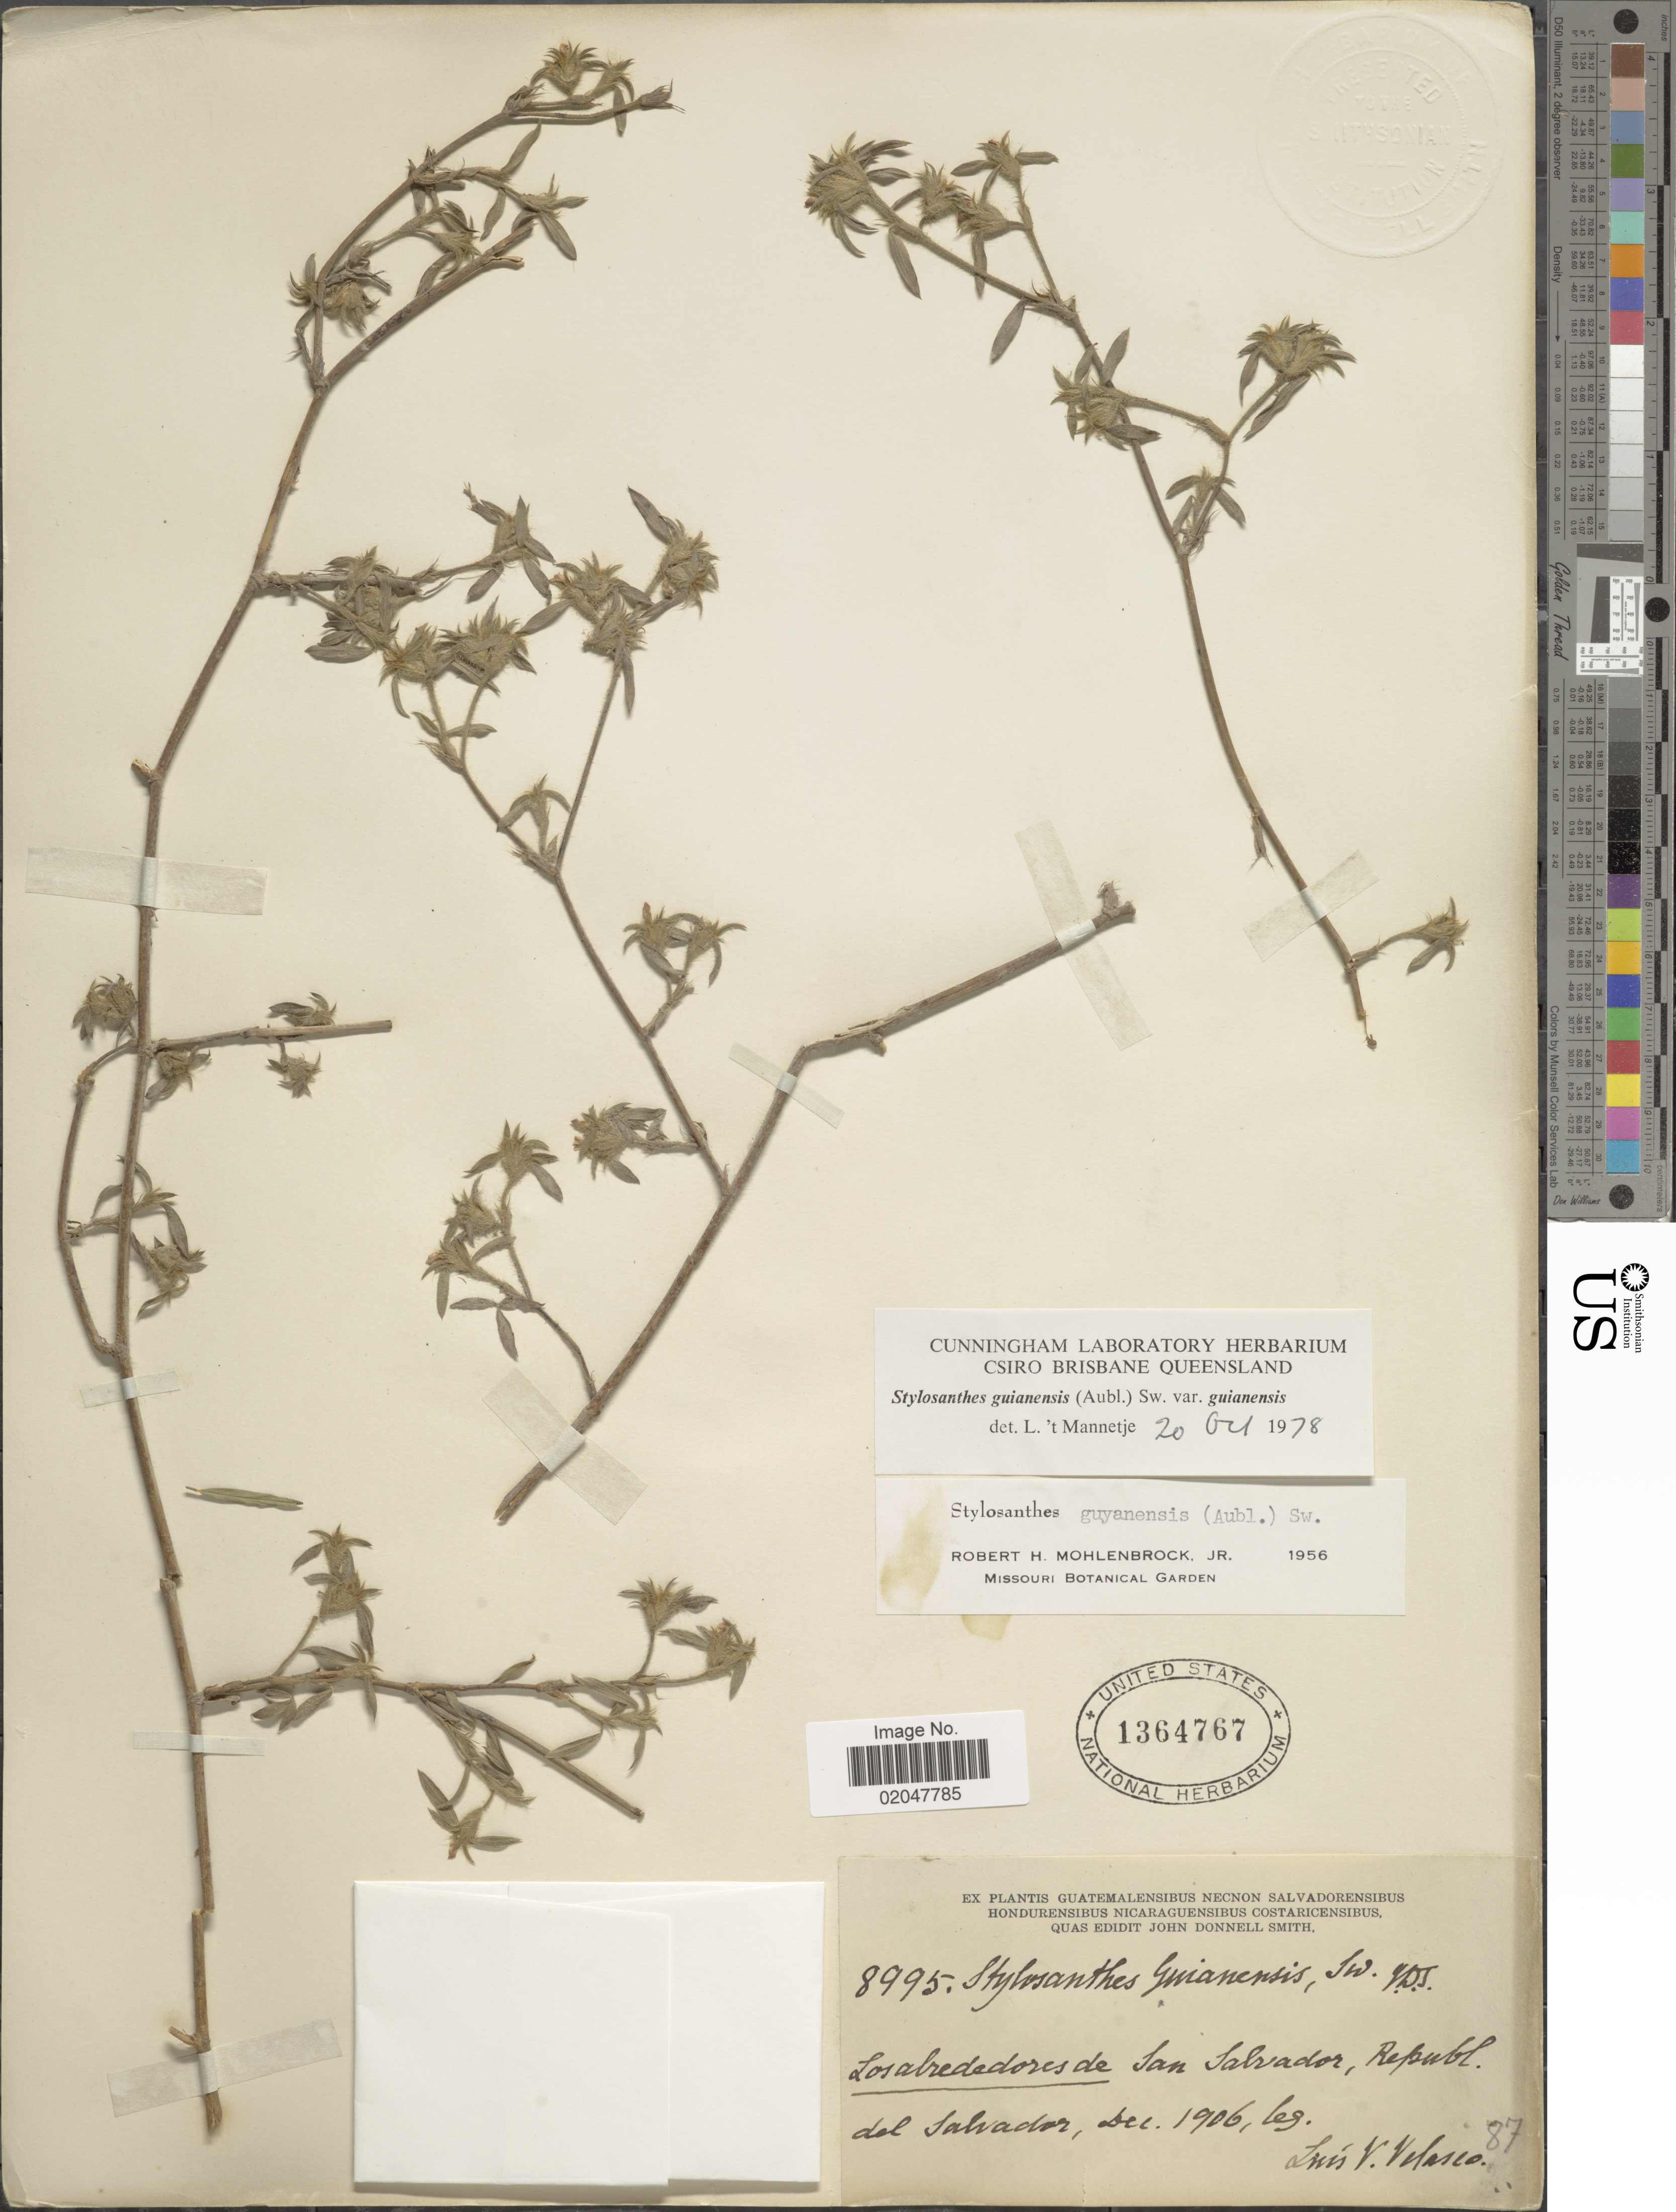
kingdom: Plantae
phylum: Tracheophyta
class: Magnoliopsida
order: Fabales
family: Fabaceae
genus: Stylosanthes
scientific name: Stylosanthes guianensis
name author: (Aubl.) Sw.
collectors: L. Velasco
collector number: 8995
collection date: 1906-12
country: El Salvador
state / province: San Salvador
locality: Los alrededores de San Salvador, Republ del Salvador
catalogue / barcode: US 1364767